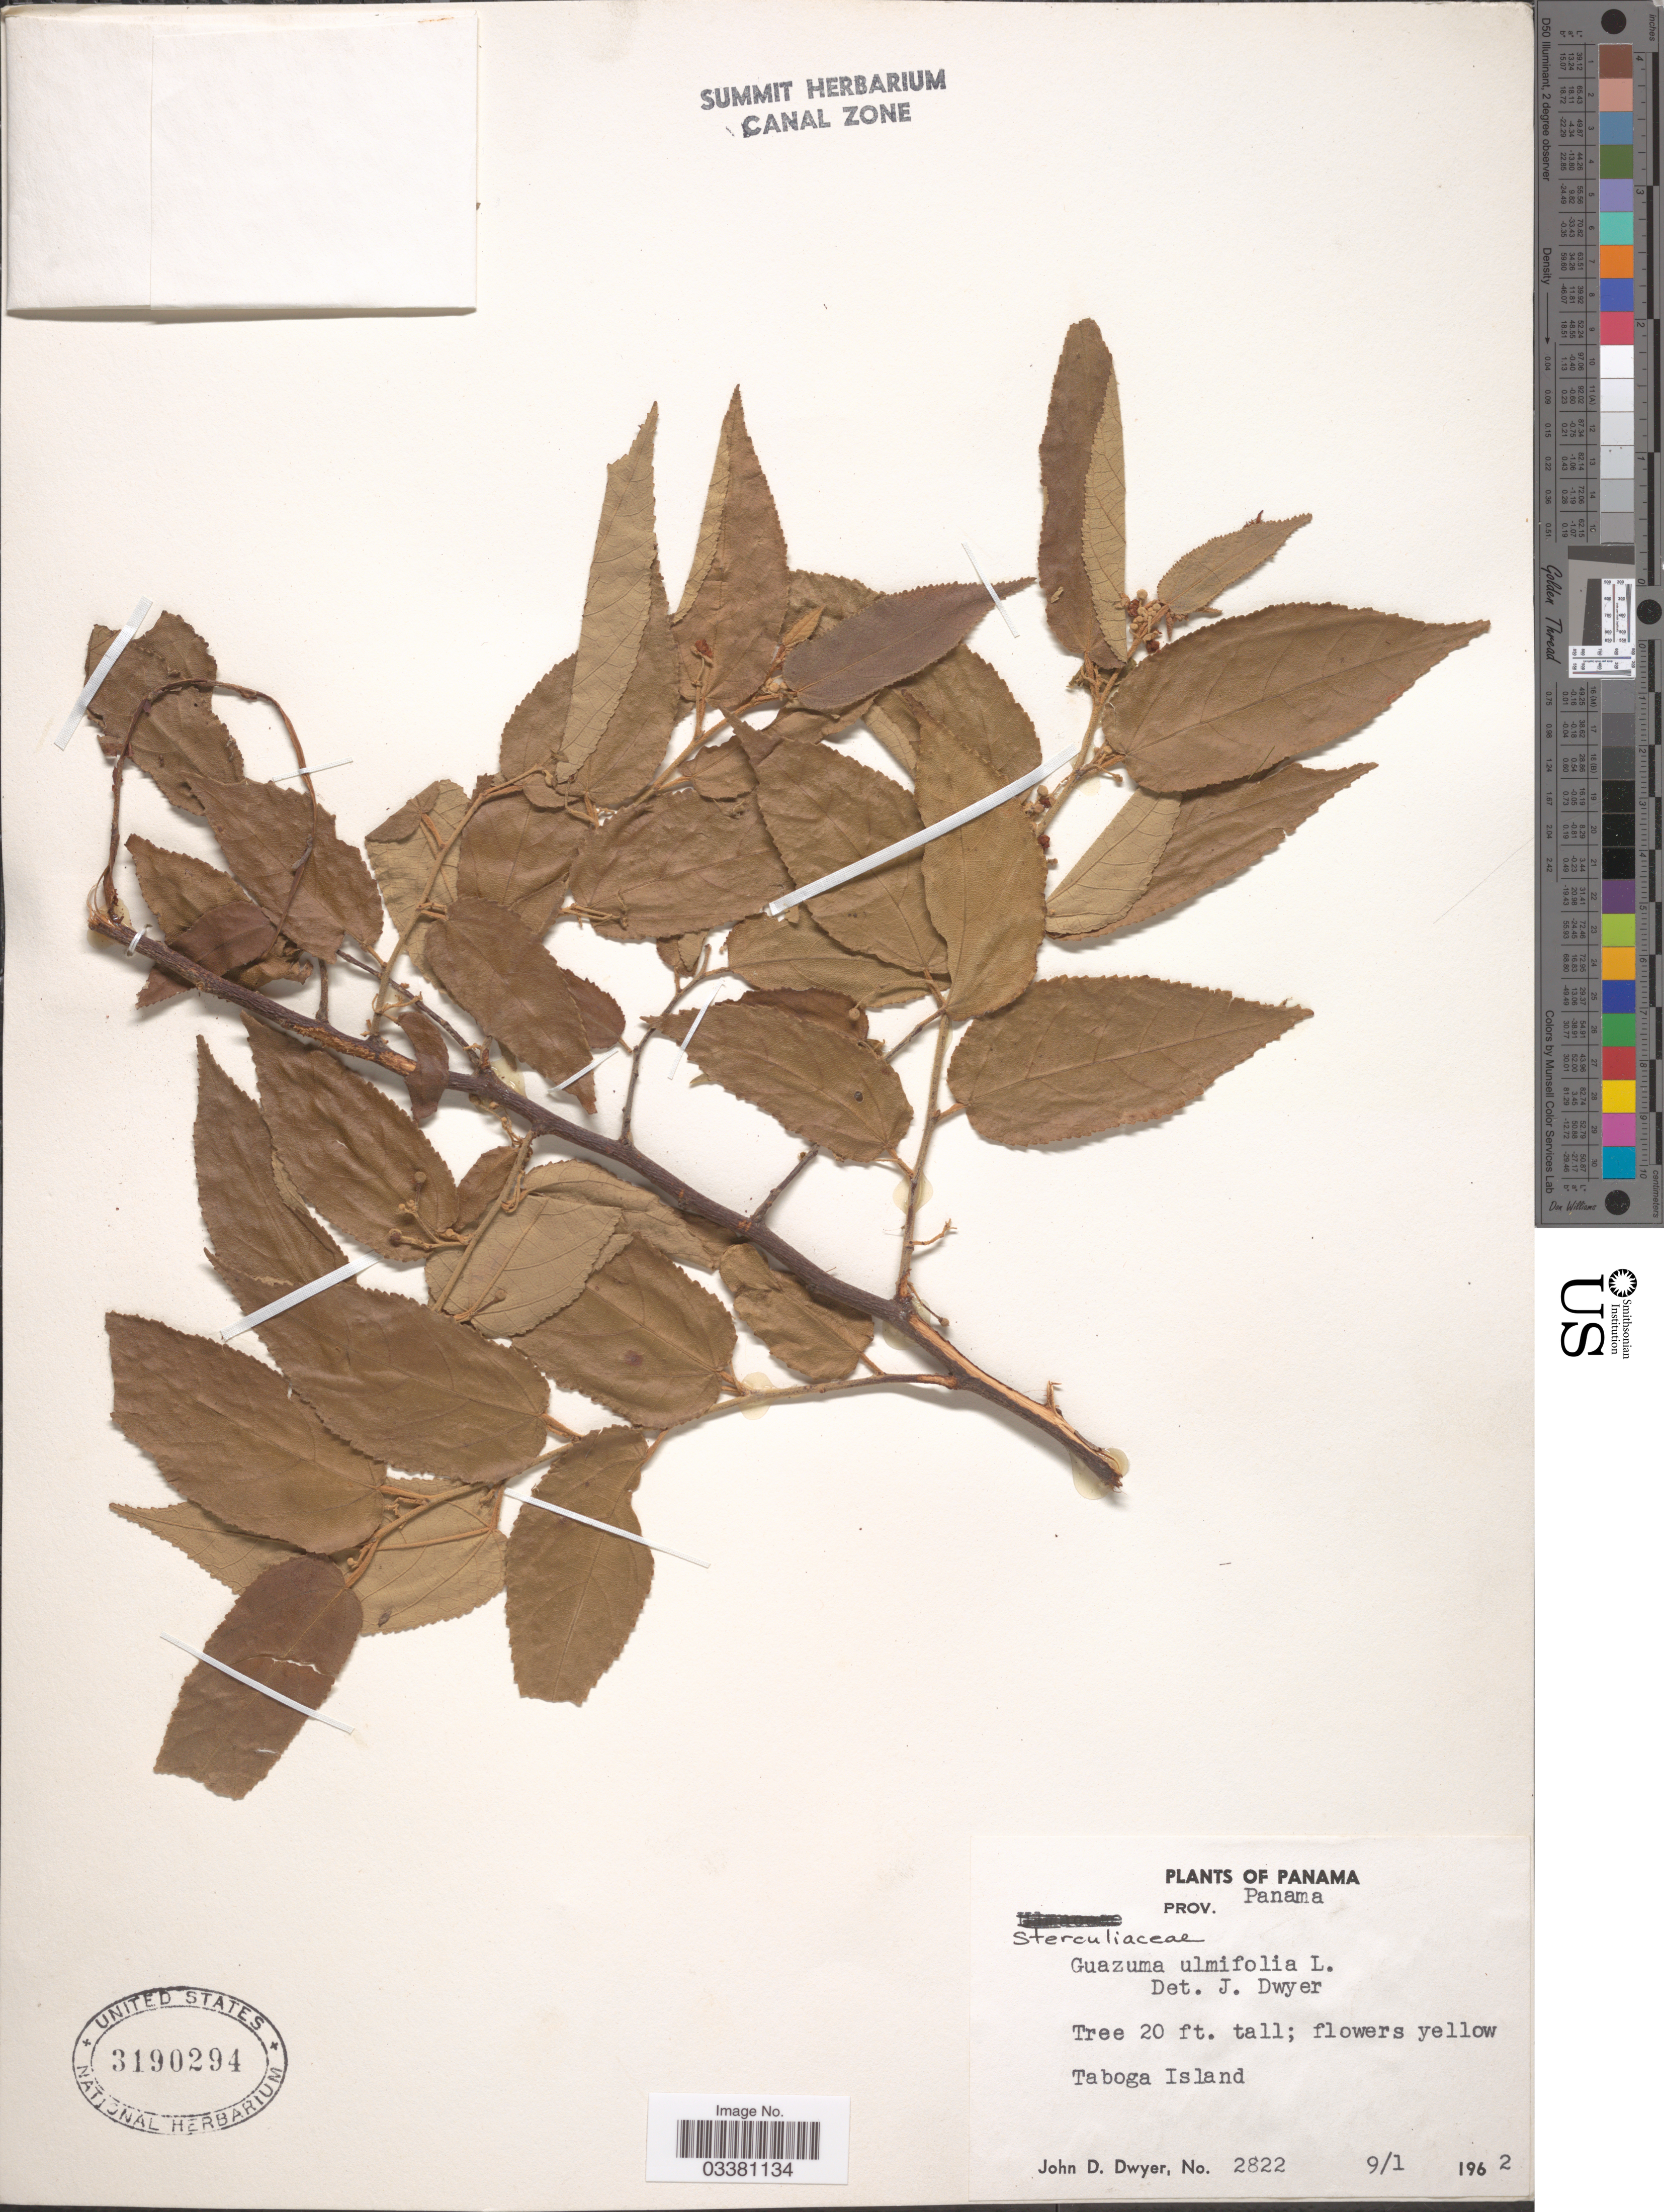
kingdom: Plantae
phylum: Tracheophyta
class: Magnoliopsida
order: Malvales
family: Malvaceae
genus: Guazuma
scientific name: Guazuma ulmifolia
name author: Lam.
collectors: J. D. Dwyer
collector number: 2822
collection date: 1962-01-09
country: Panama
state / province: Panamá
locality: Taboga Island.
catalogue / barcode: US 3190294